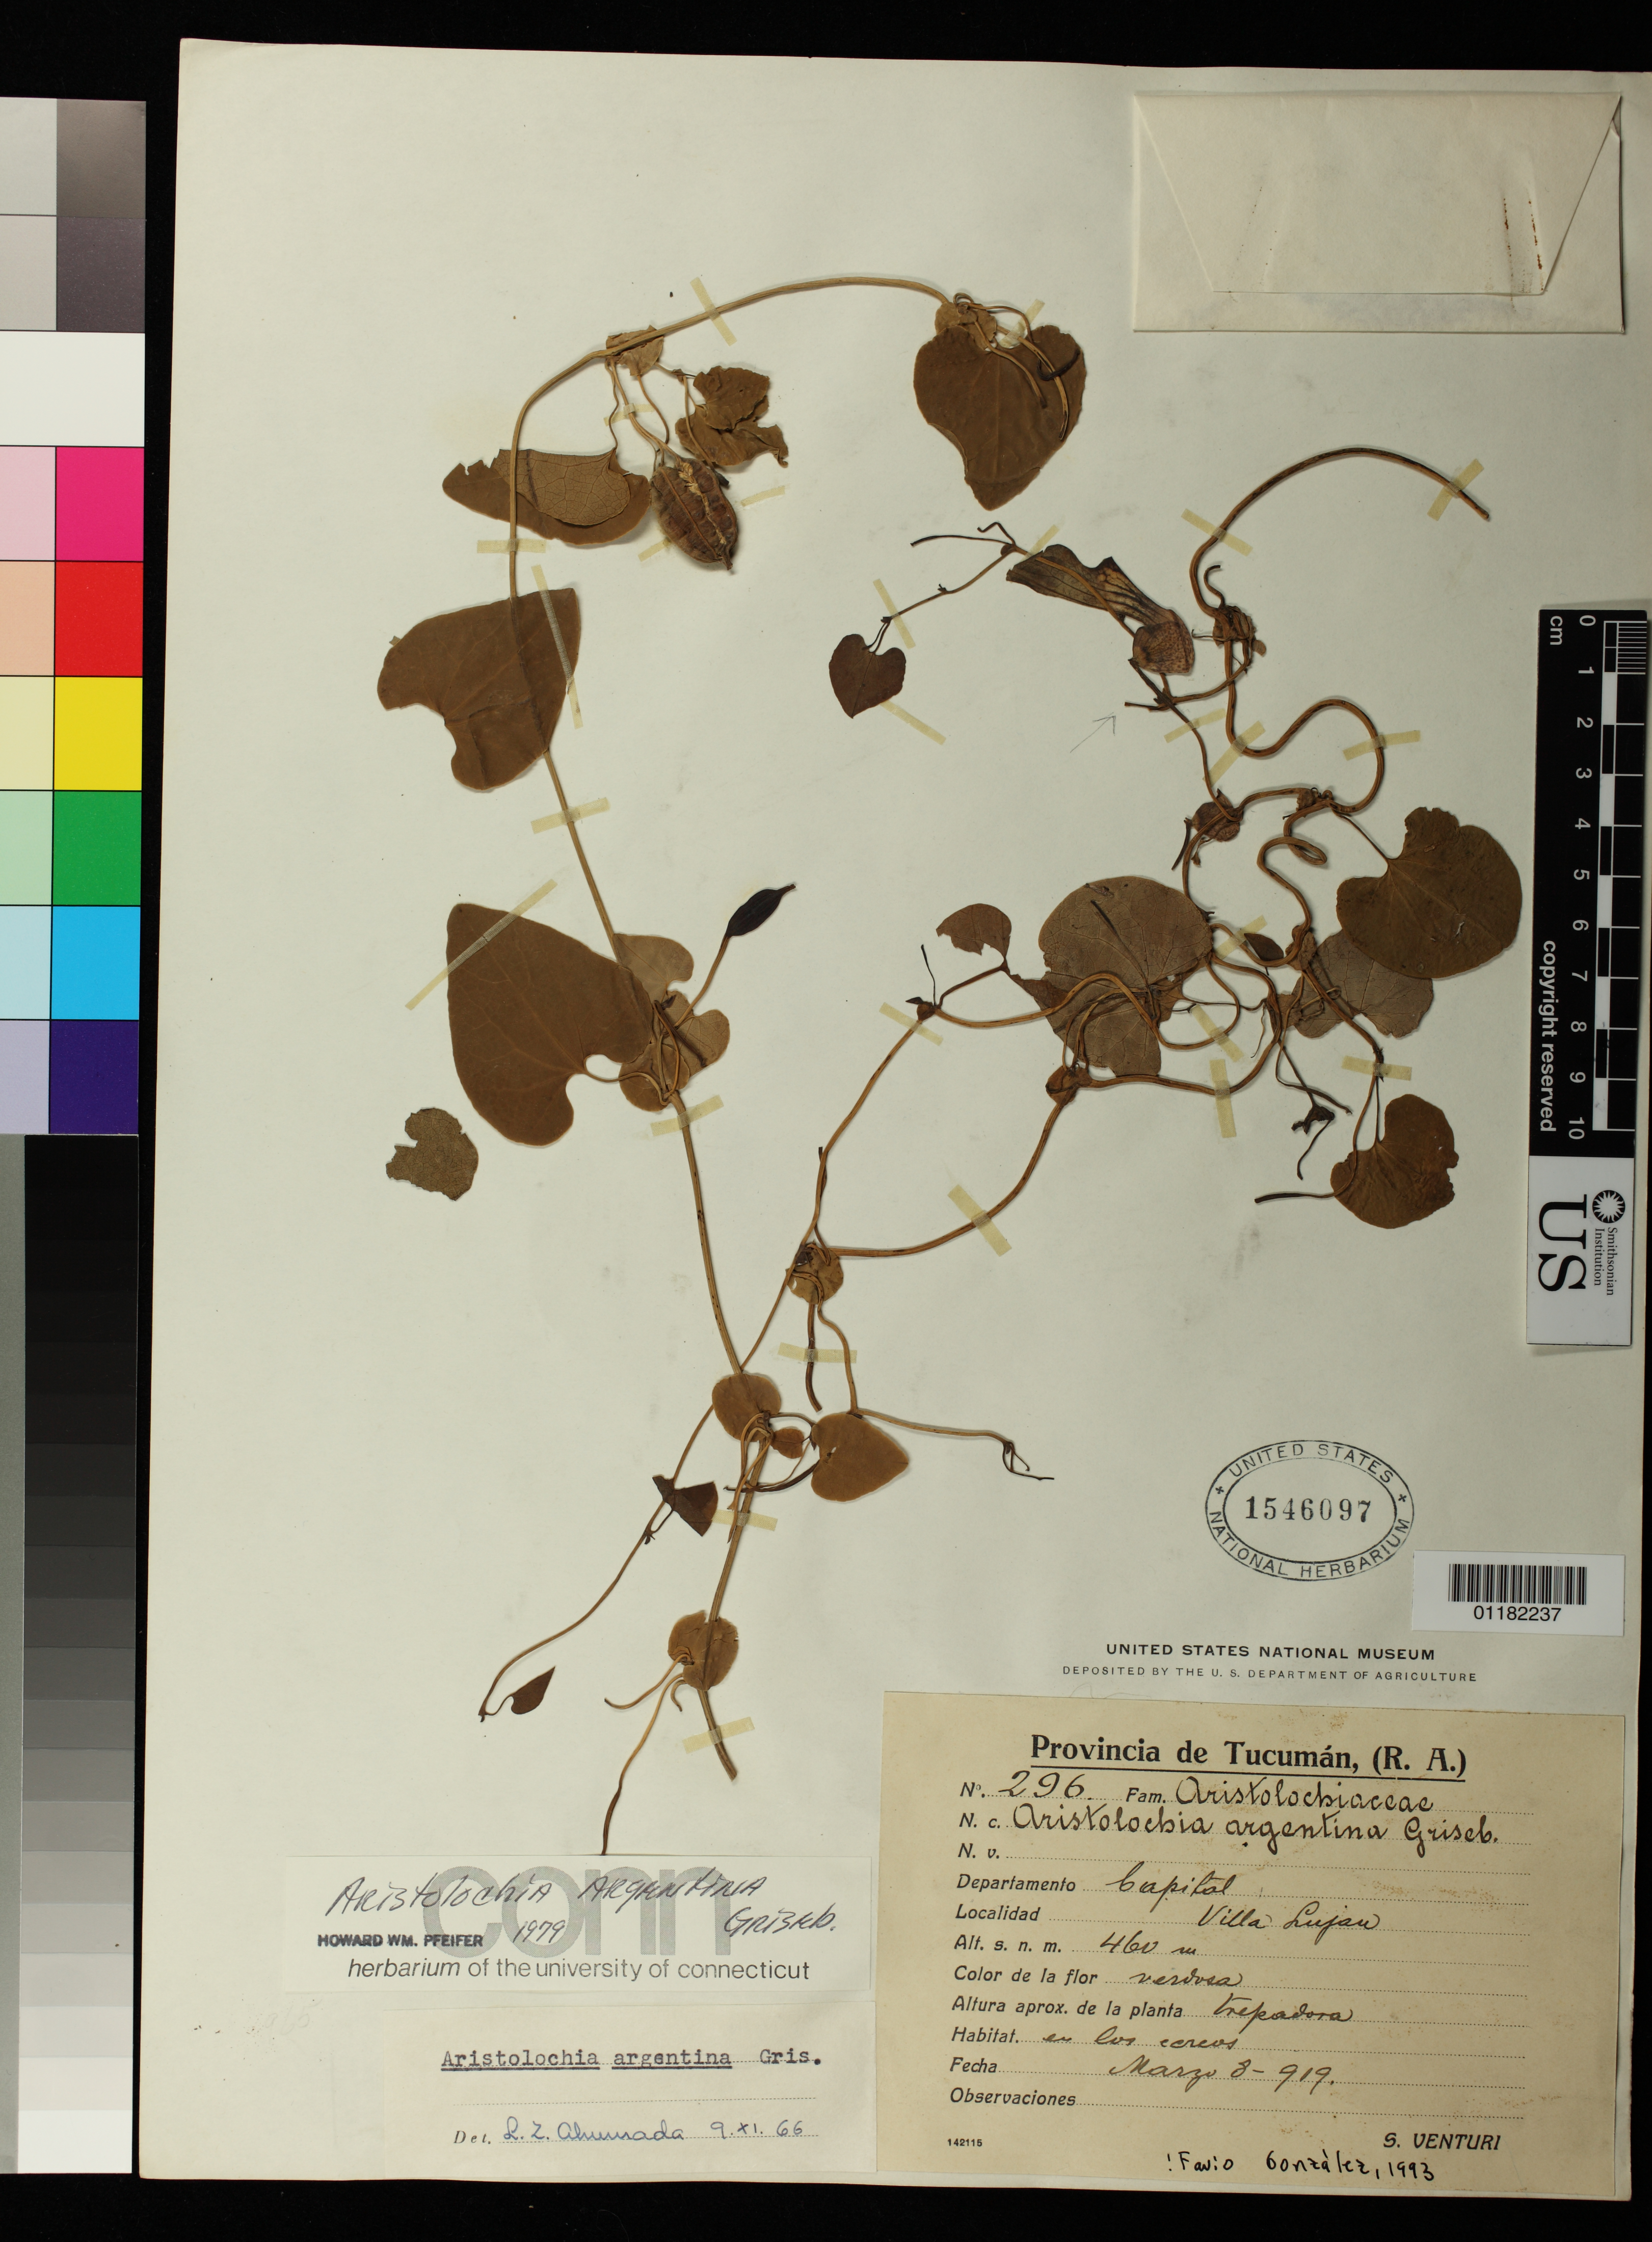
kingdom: Plantae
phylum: Tracheophyta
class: Magnoliopsida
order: Piperales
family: Aristolochiaceae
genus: Aristolochia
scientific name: Aristolochia argentina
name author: Griseb.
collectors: S. Venturi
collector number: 296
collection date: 1919-03-08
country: Argentina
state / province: Tucumán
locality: Villa Lujan, Departamento Capital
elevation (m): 460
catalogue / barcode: US 1546097